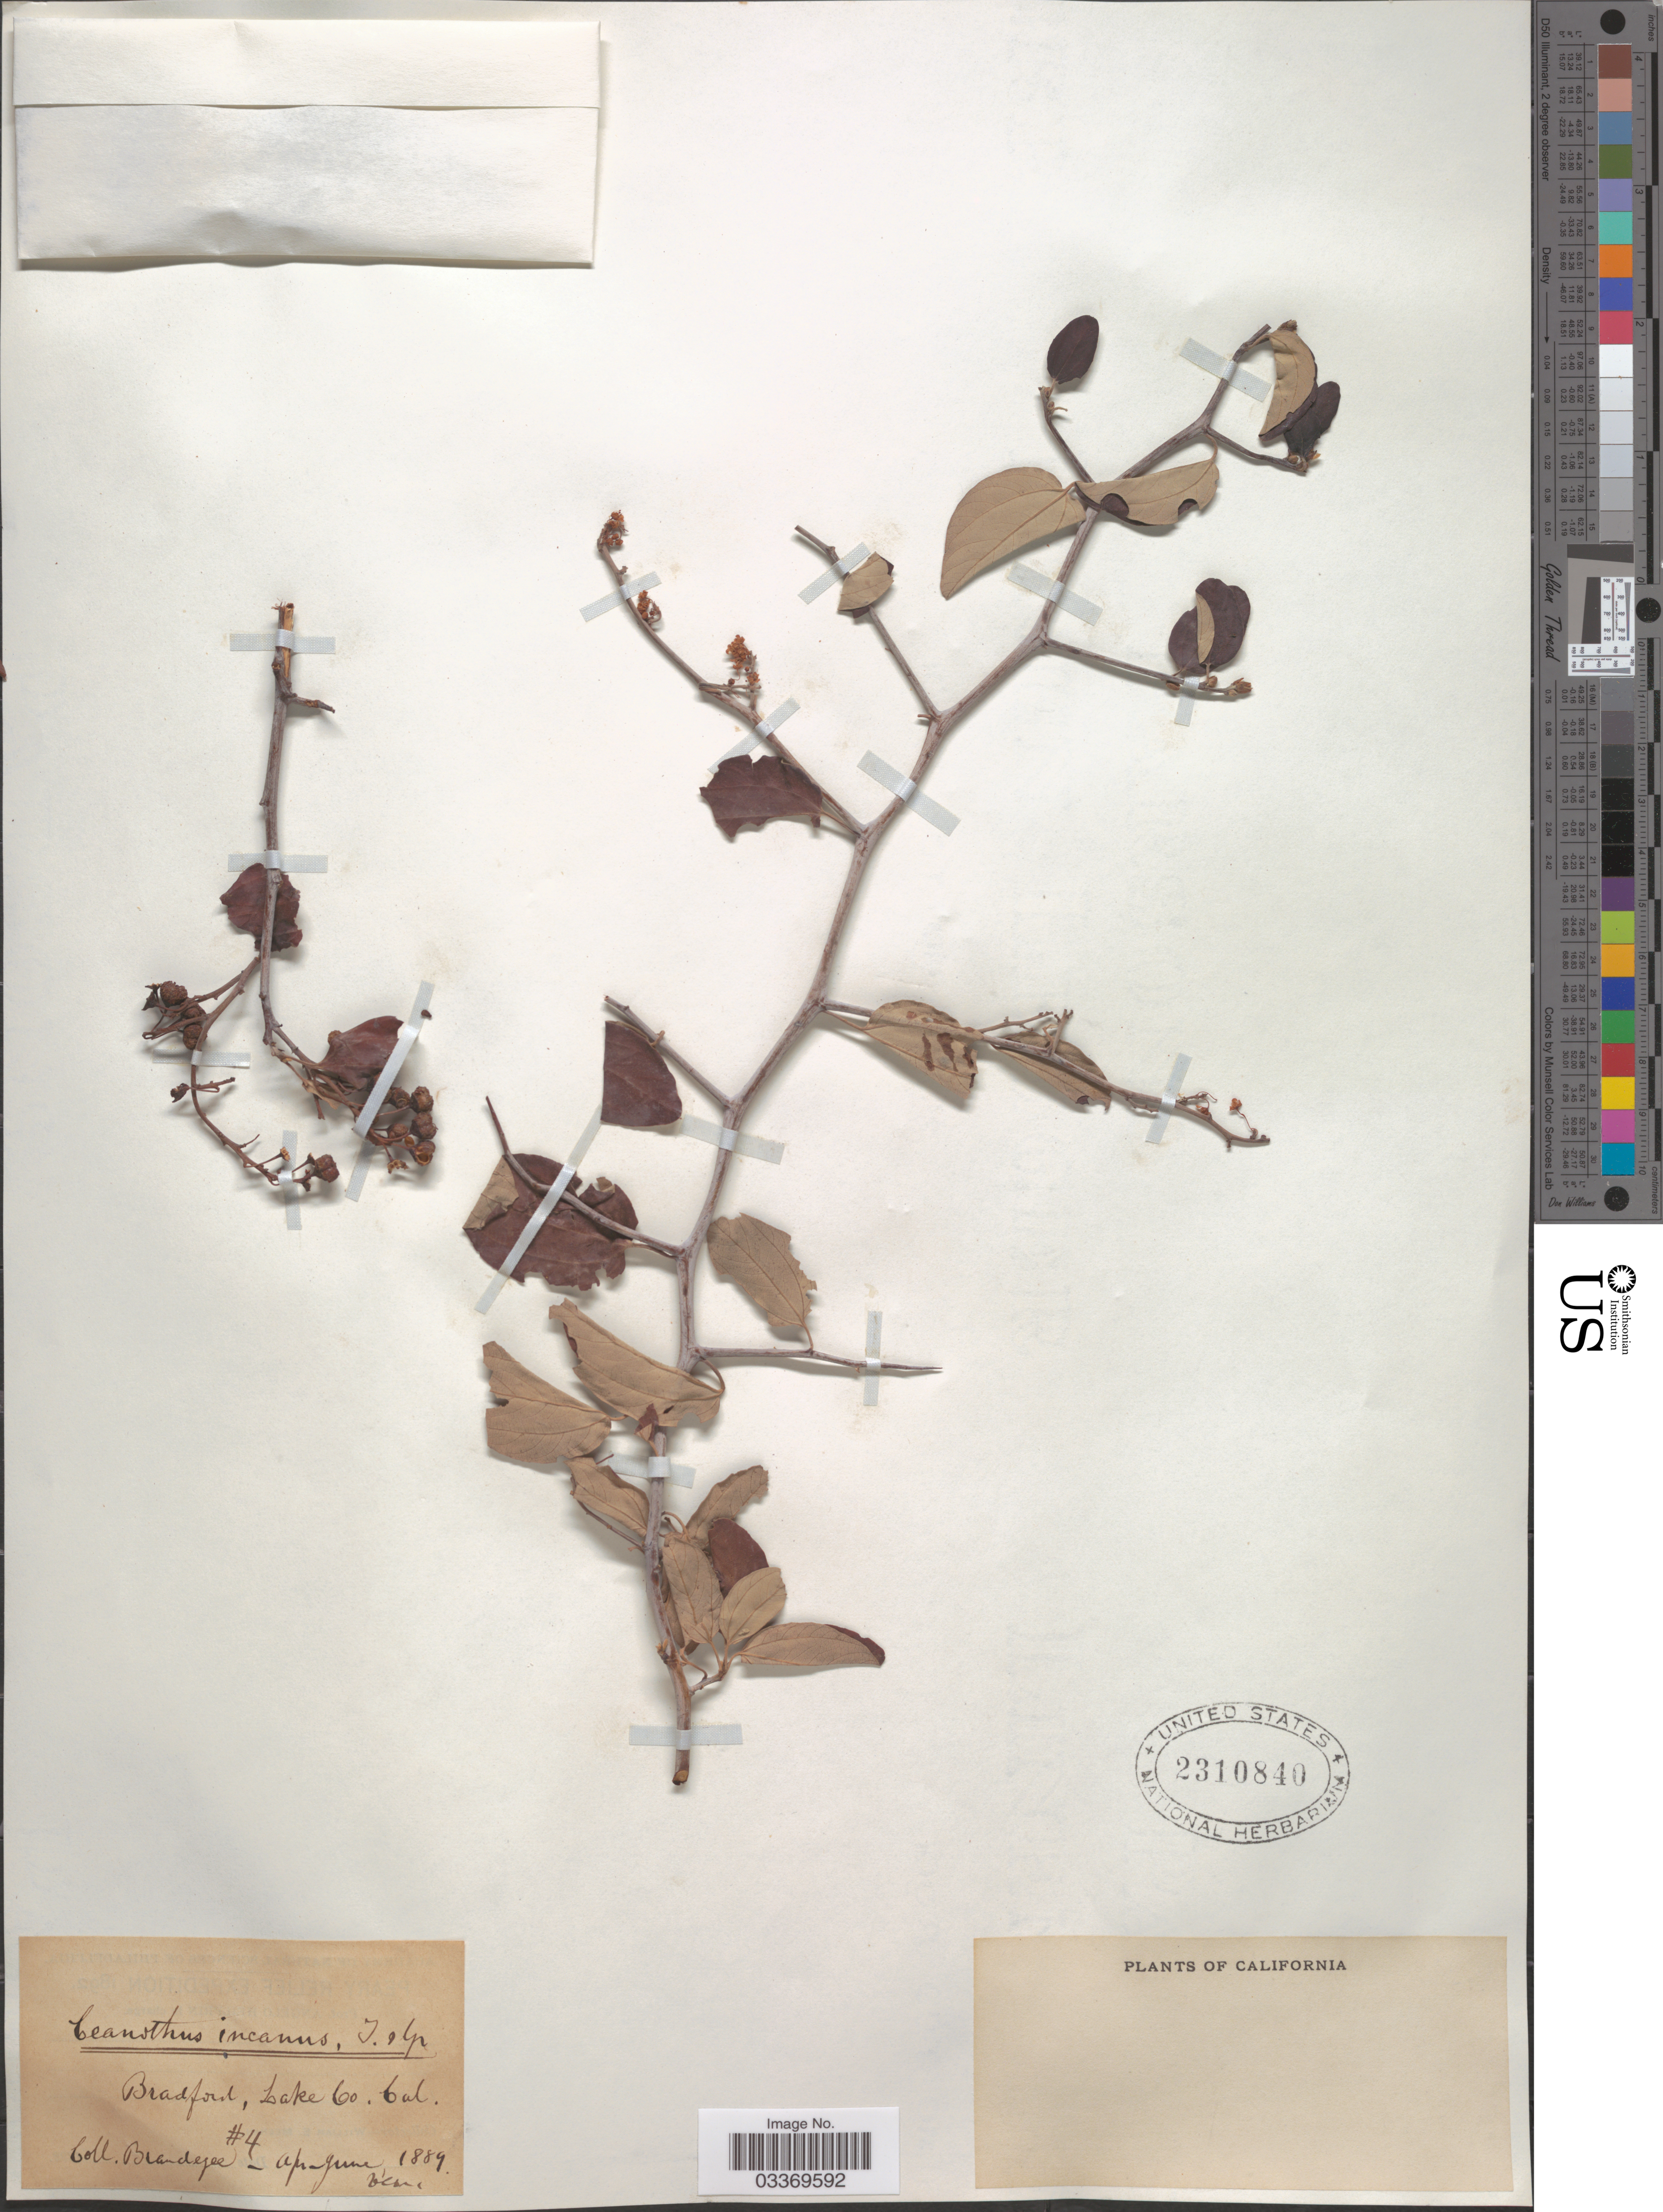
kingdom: Plantae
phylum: Tracheophyta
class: Magnoliopsida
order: Rosales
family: Rhamnaceae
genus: Ceanothus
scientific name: Ceanothus incanus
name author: Torr. & A. Gray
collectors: -- Brandegee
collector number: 4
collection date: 1889-04/1889-06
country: United States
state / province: California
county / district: Lake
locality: Bradford, Lake Co.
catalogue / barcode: US 2310840